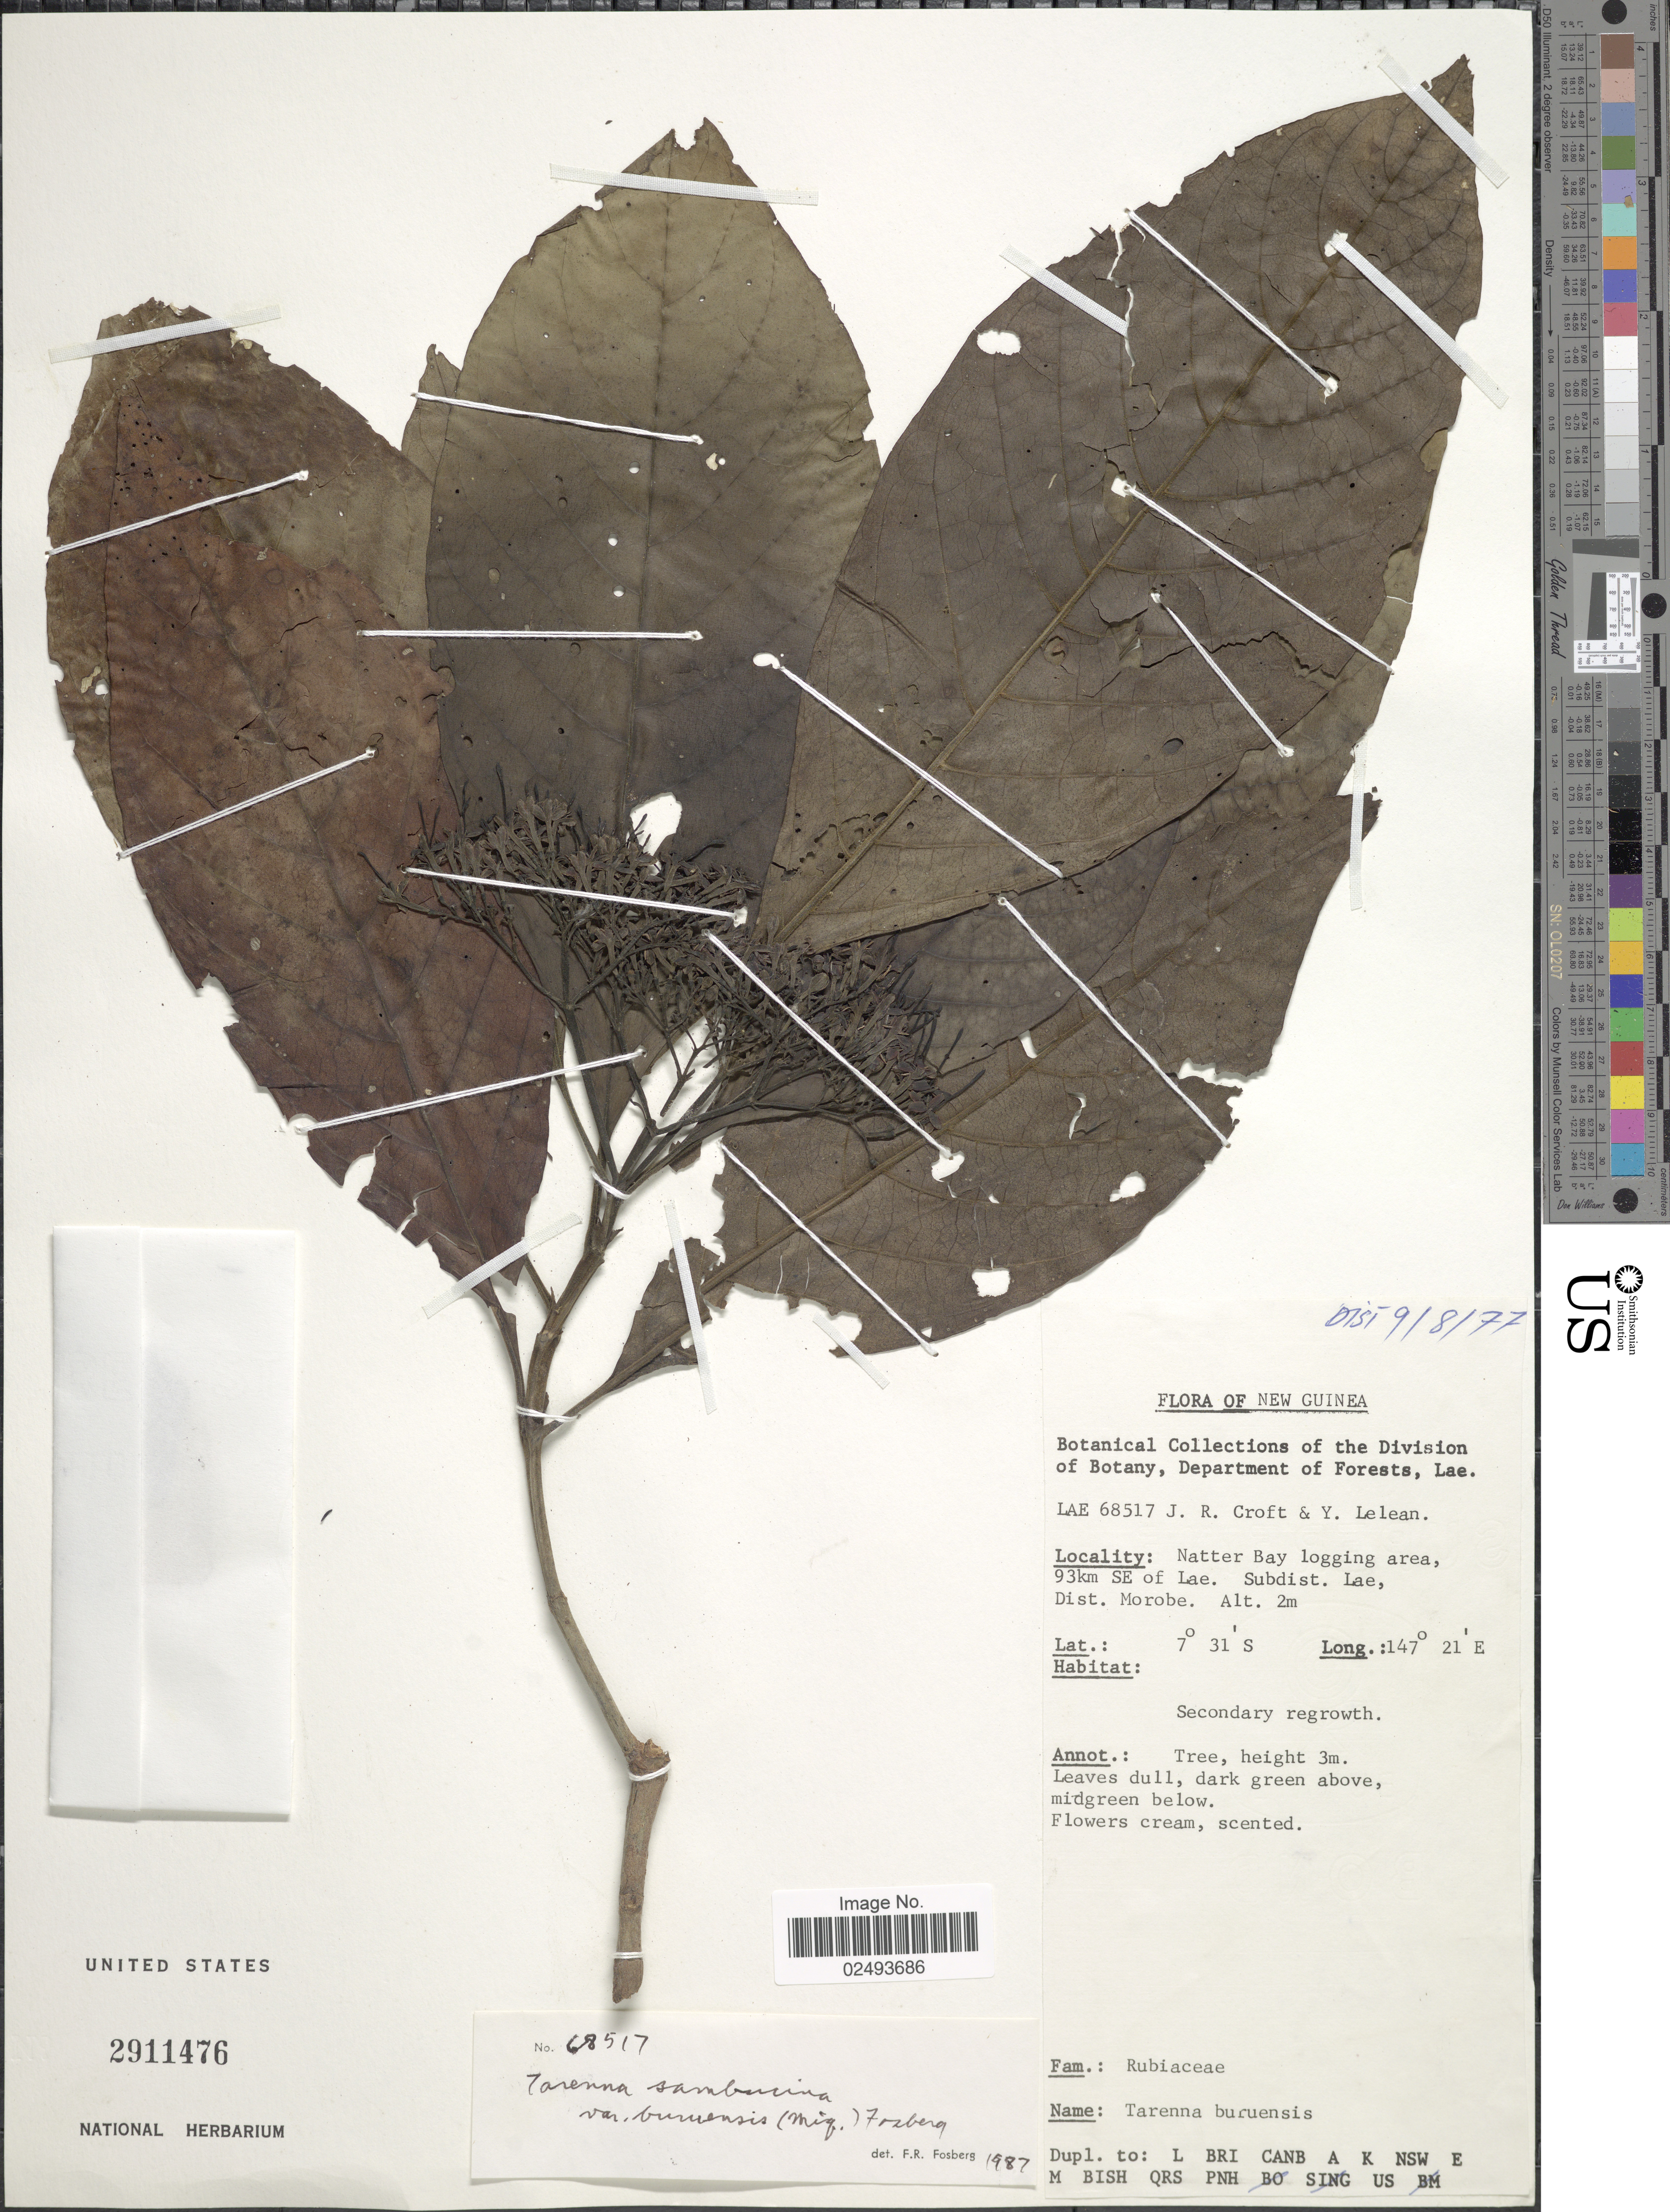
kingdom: Plantae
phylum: Tracheophyta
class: Magnoliopsida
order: Gentianales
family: Rubiaceae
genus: Tarenna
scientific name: Tarenna buruensis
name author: (Miq.) Valeton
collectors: J. R. Croft & Y. Lelean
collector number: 68517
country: Papua New Guinea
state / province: Morobe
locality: New Guinea, Natter Bay logging area, 93 km SE of Lake, Subdist. Lae, Dist. Morobe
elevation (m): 2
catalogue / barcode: US 2911476